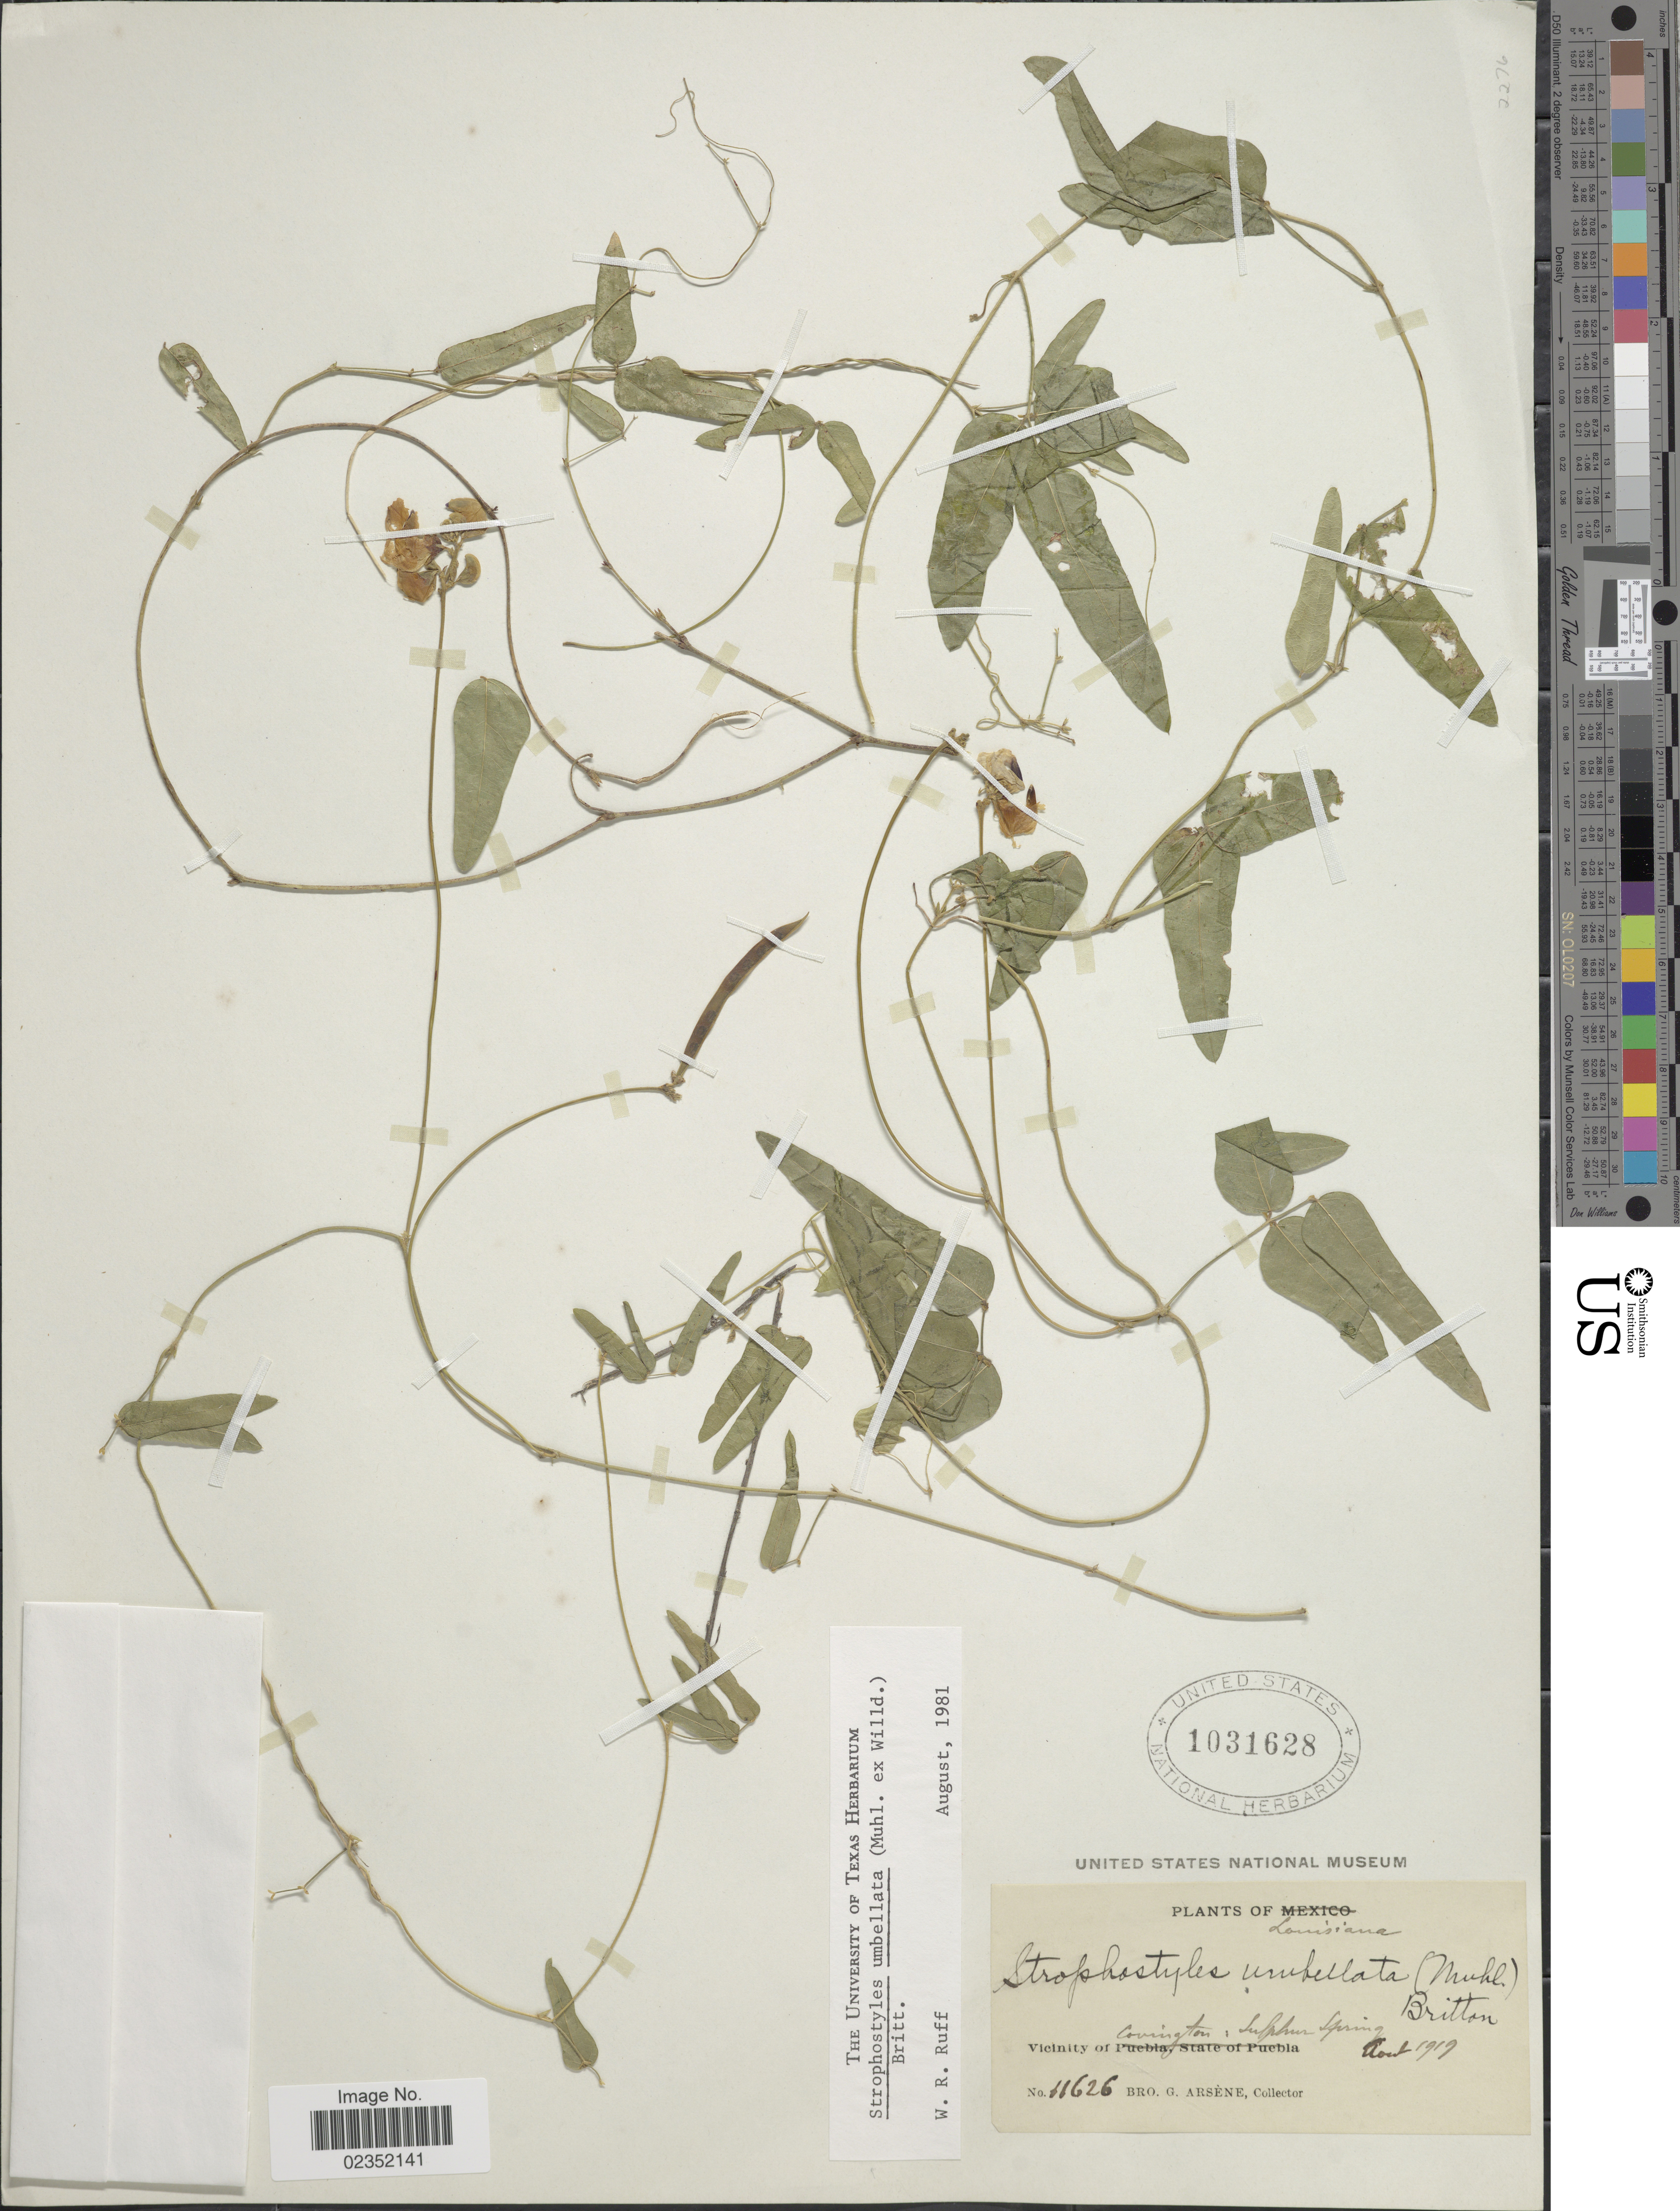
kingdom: Plantae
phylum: Tracheophyta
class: Magnoliopsida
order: Fabales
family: Fabaceae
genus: Strophostyles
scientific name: Strophostyles umbellata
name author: (Muhl. ex Willd.) Britton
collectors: Bro. G. Arsène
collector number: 66626*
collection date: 1919-08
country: United States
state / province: Louisiana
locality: Vicinity of Covington, Sulphur Spring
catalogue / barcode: US 1031628